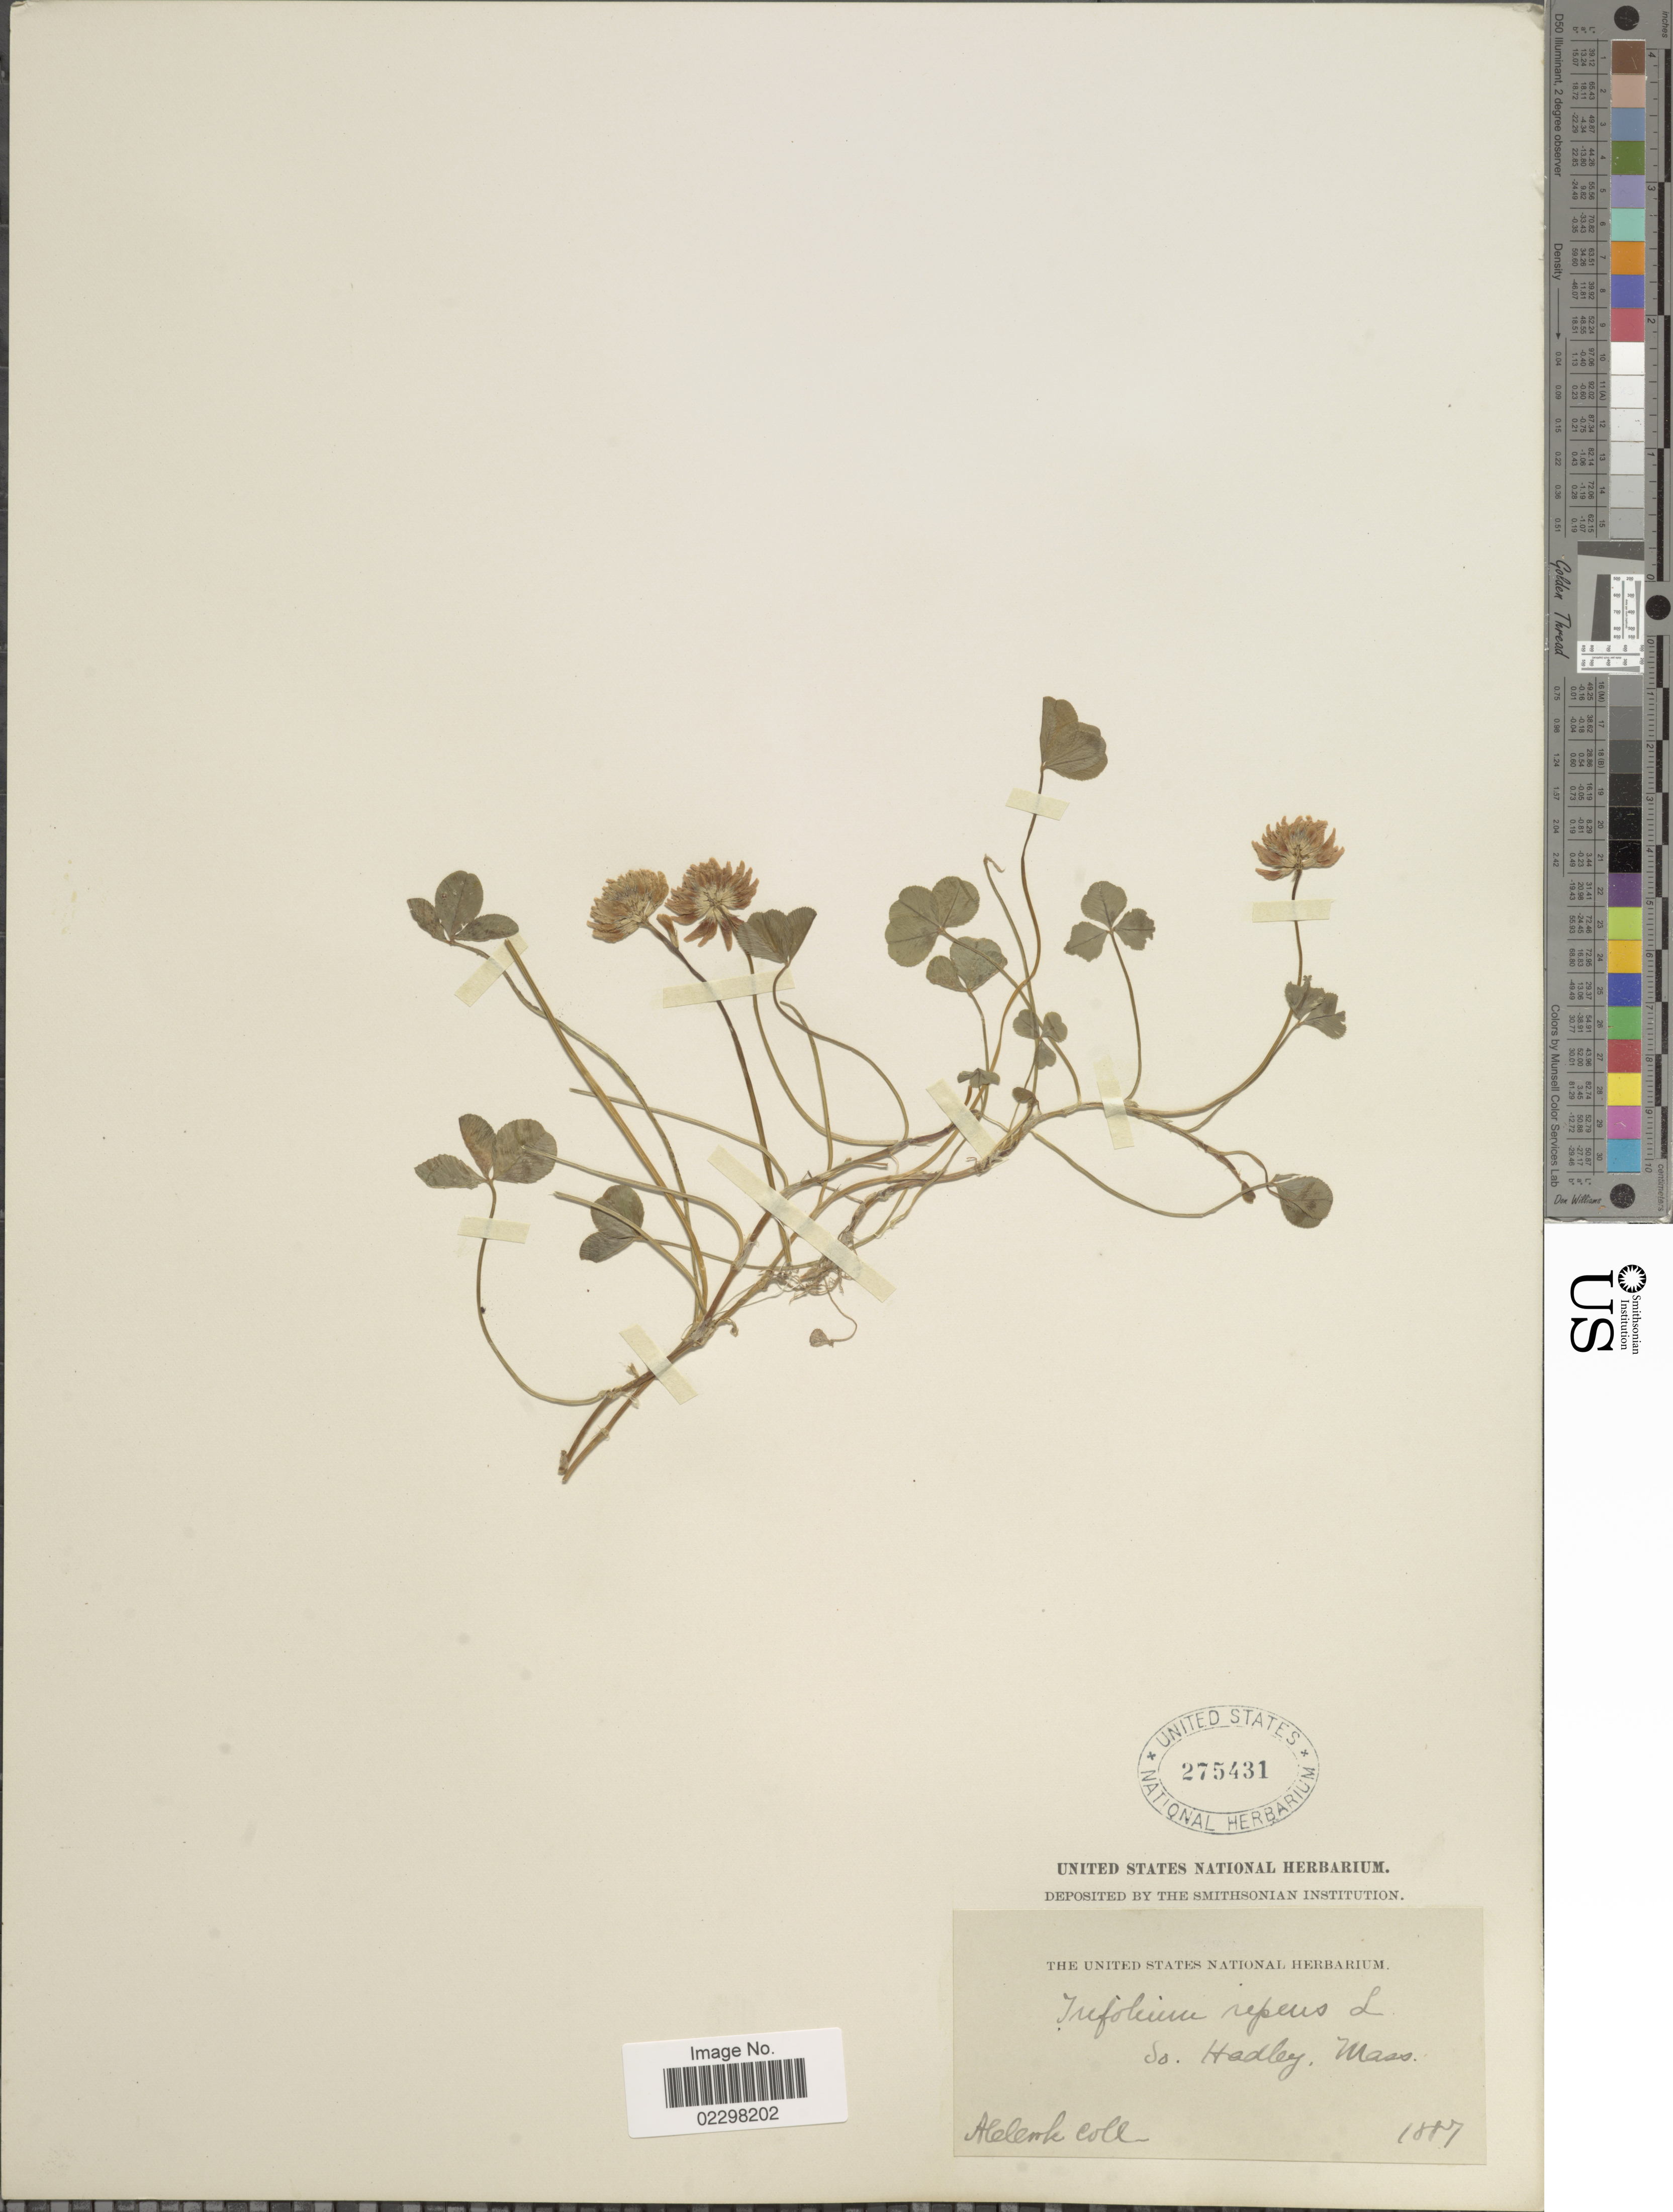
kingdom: Plantae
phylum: Tracheophyta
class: Magnoliopsida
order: Fabales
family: Fabaceae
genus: Trifolium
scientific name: Trifolium repens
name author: L.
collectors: A. Cook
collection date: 1887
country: United States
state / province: Massachusetts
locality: So. Hadley.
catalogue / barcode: US 275431